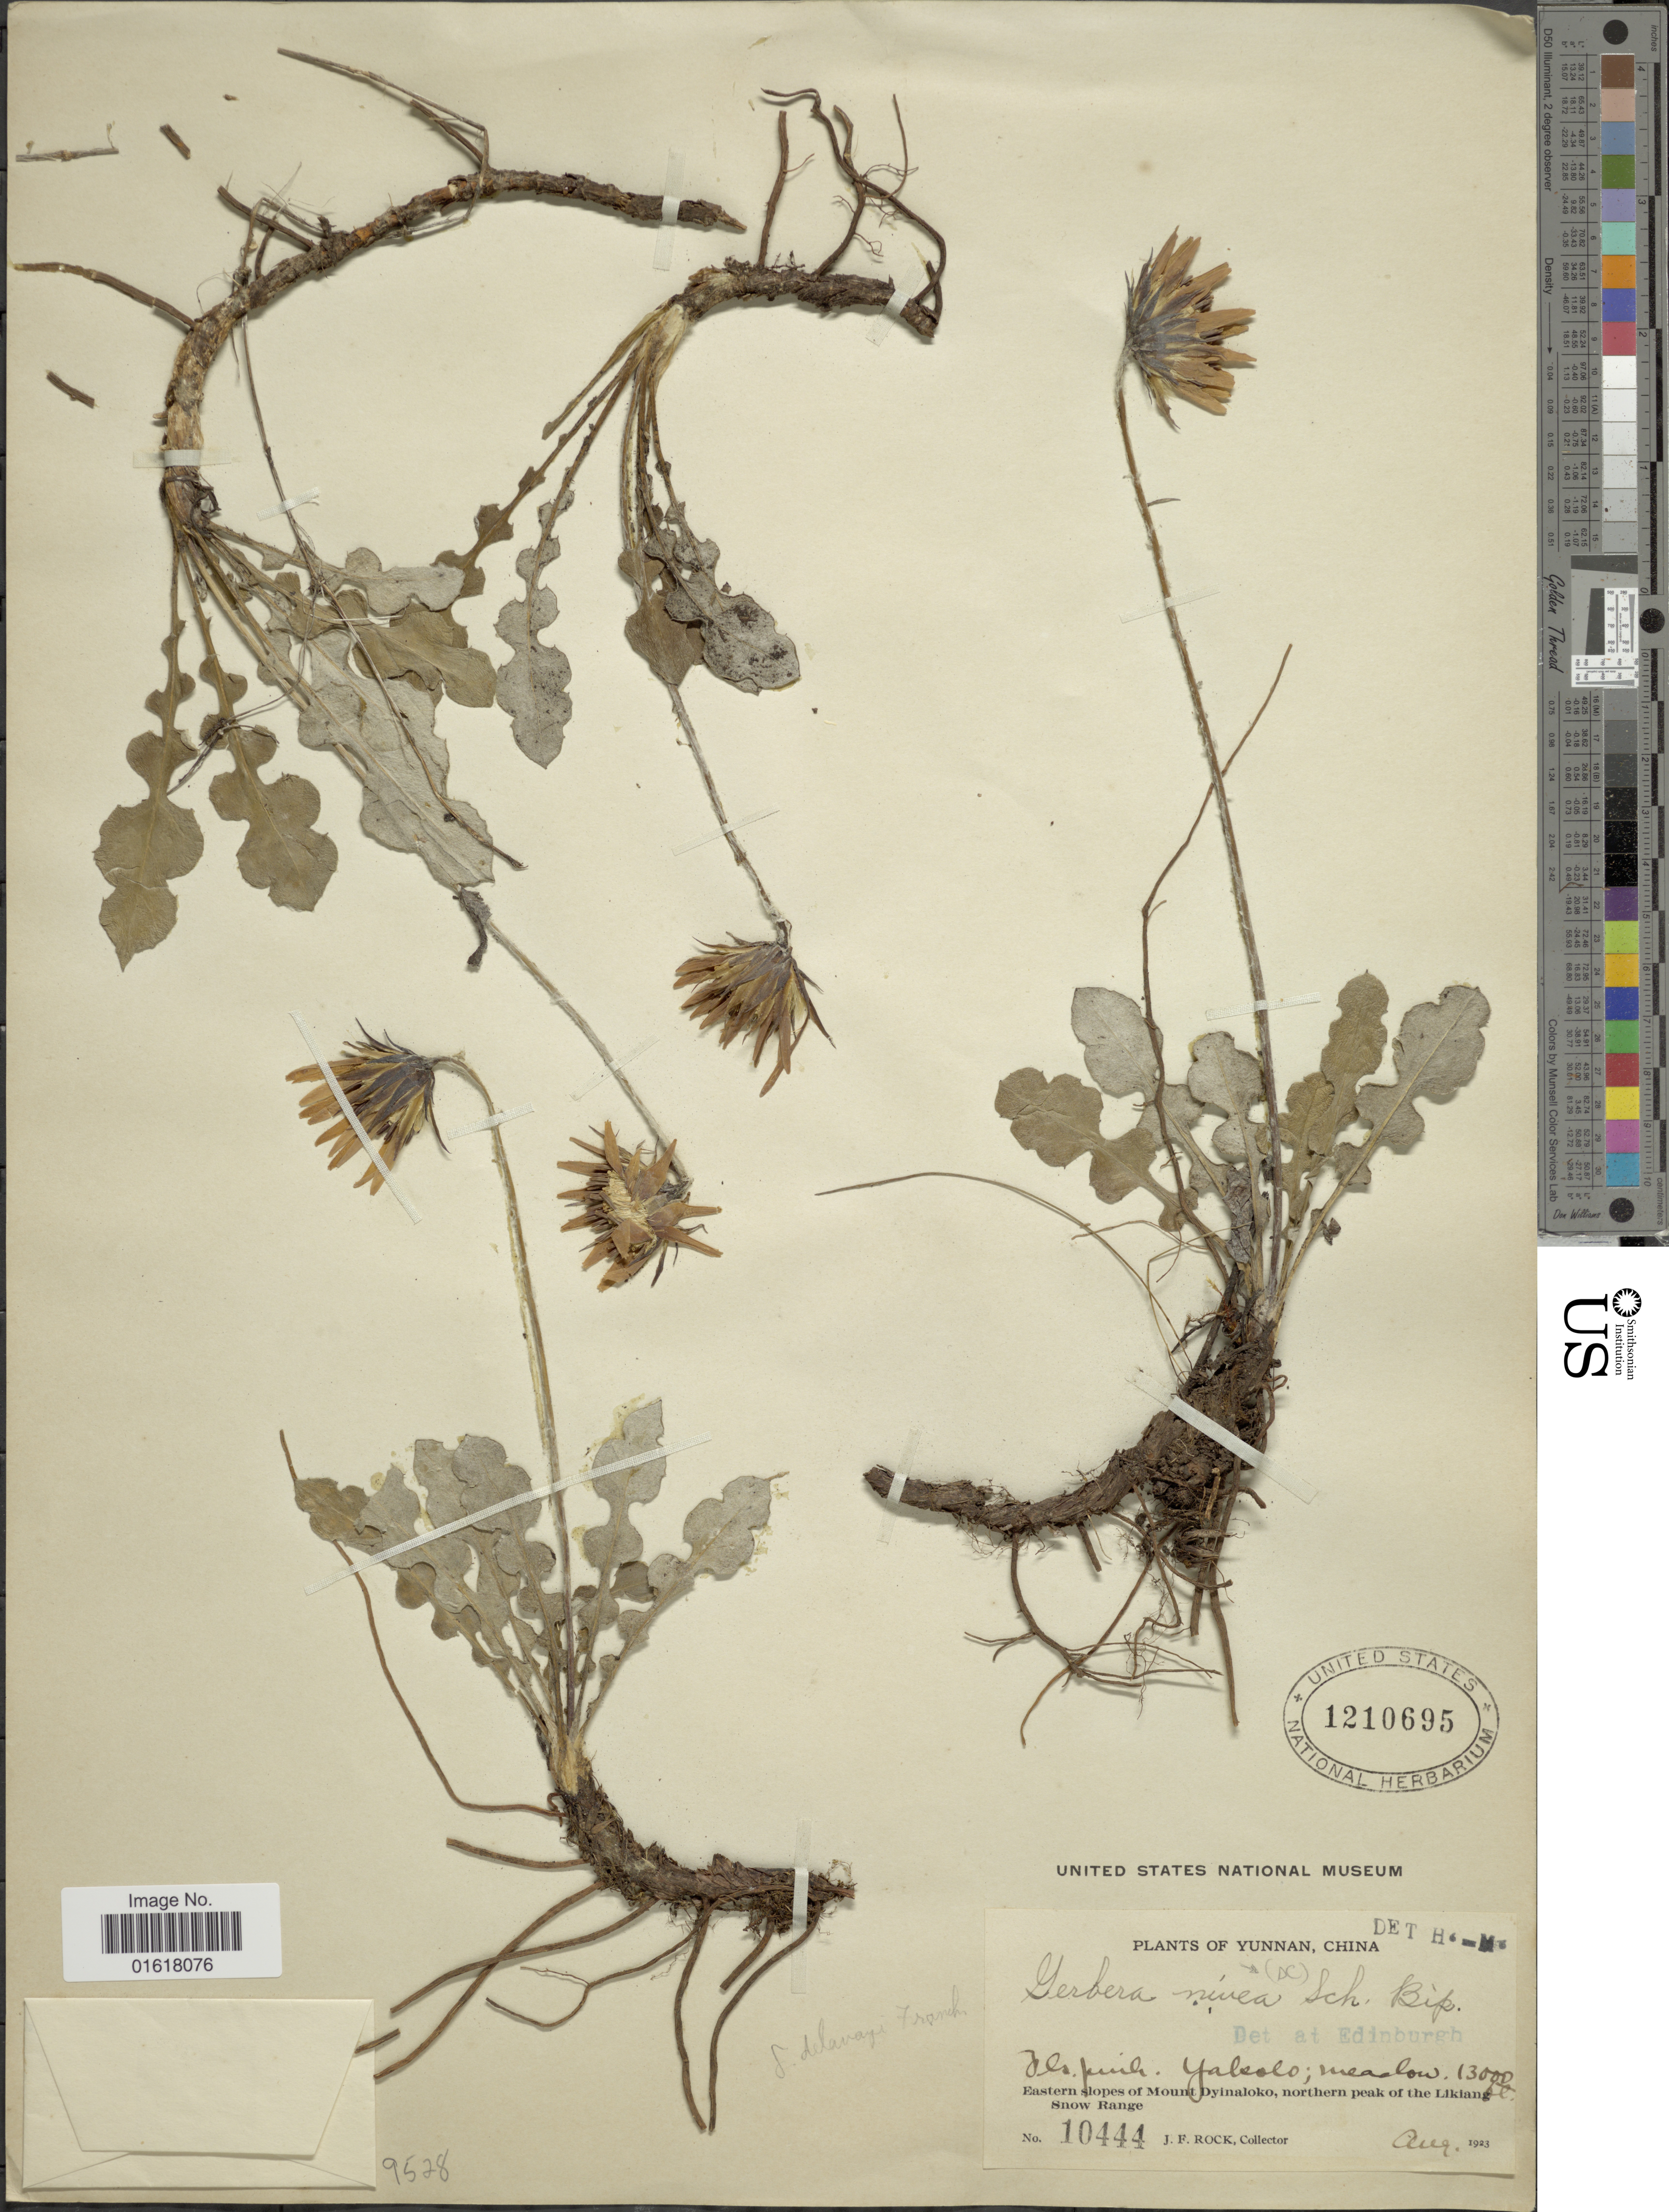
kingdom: Plantae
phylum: Tracheophyta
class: Magnoliopsida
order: Asterales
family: Asteraceae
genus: Gerbera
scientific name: Gerbera nivea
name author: (DC.) Sch. Bip.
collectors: J. Rock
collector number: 10444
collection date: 1923-08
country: China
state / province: Yunnan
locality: Eastern slopes of Mount Dyinaloko, northern peak of the Likiang Snow Range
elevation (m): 3962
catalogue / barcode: US 1210695